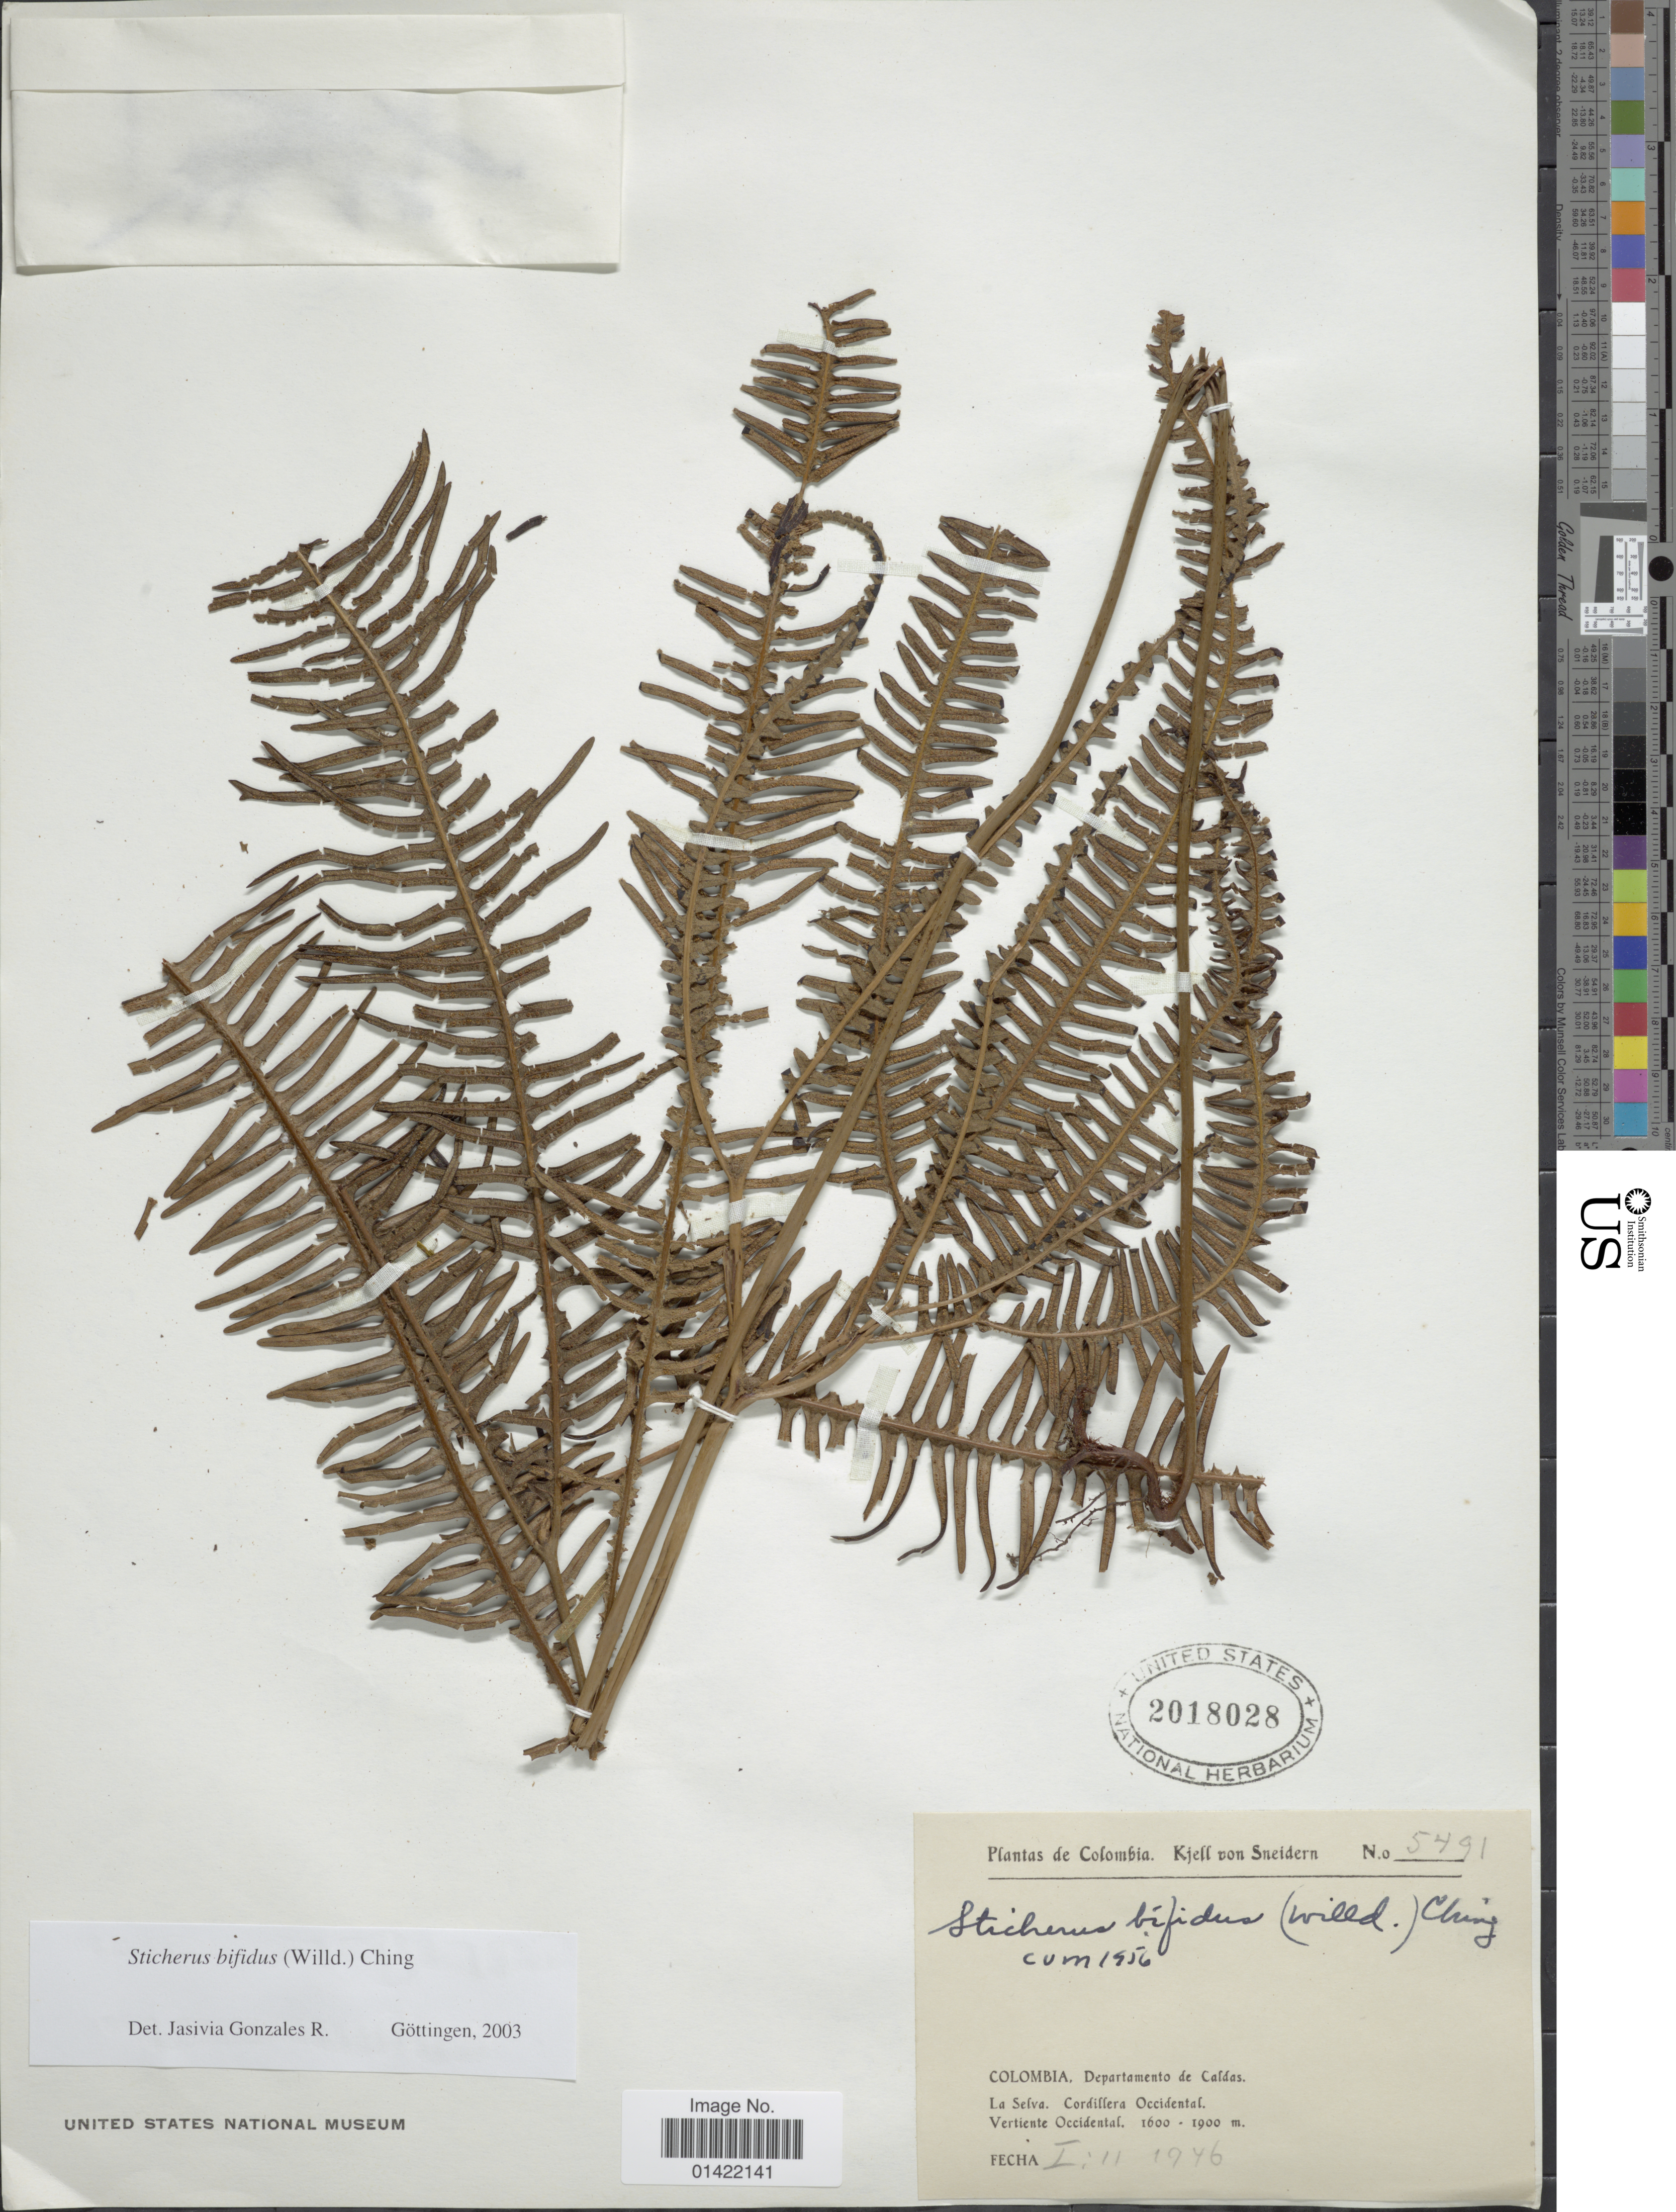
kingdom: Plantae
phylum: Tracheophyta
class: Polypodiopsida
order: Gleicheniales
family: Gleicheniaceae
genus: Sticherus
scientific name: Sticherus bifidus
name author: (Willd.) Ching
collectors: K. von Sneidern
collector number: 5491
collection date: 1946-01-11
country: Colombia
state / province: Caldas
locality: Departamento de Caldas. La Selva. Cordillera Occidental.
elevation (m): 1600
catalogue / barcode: US 2018028